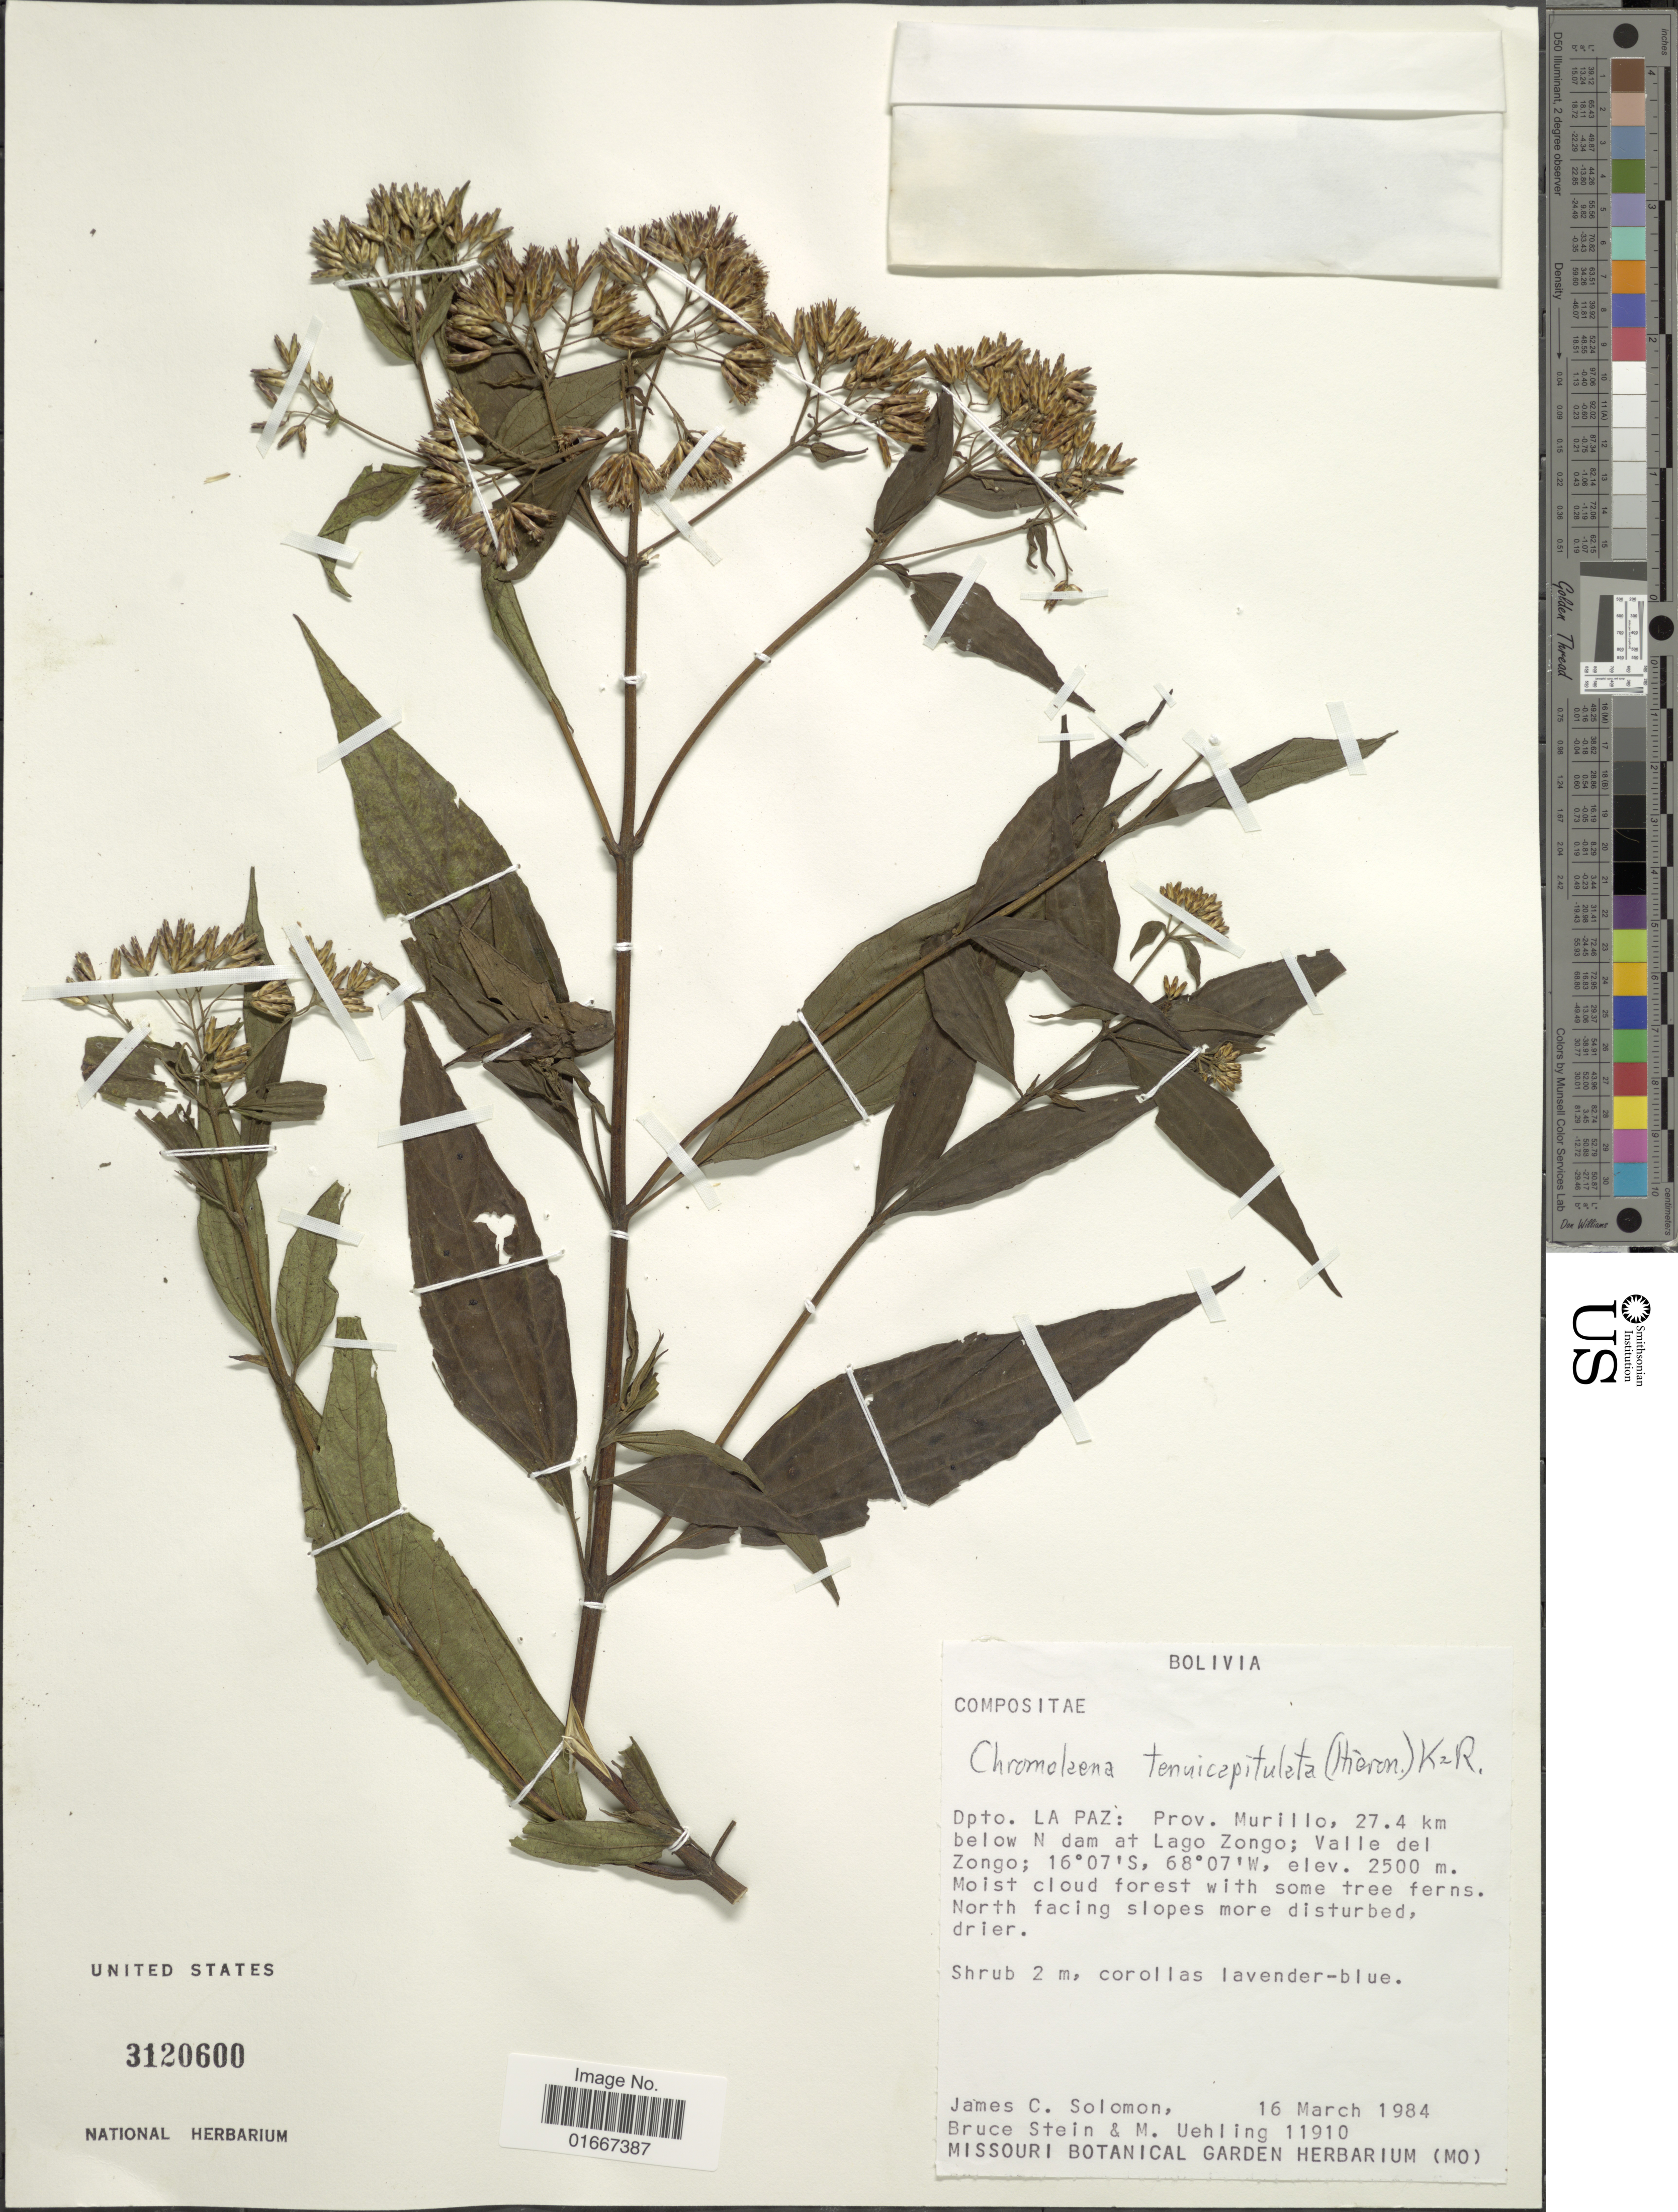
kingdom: Plantae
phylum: Tracheophyta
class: Magnoliopsida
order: Asterales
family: Asteraceae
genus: Chromolaena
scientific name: Chromolaena tenuicapitulata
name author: (Hieron.) R.M. King & H. Rob.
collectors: J. C. Solomon, B. A. Stein & M. Uehling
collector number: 11910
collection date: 1984-03-16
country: Bolivia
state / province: La Paz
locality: Prov. Murillo, 27.4 km N of (below) dam at Lago Zongo. Valle del Zongo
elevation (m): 2500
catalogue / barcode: US 3120600